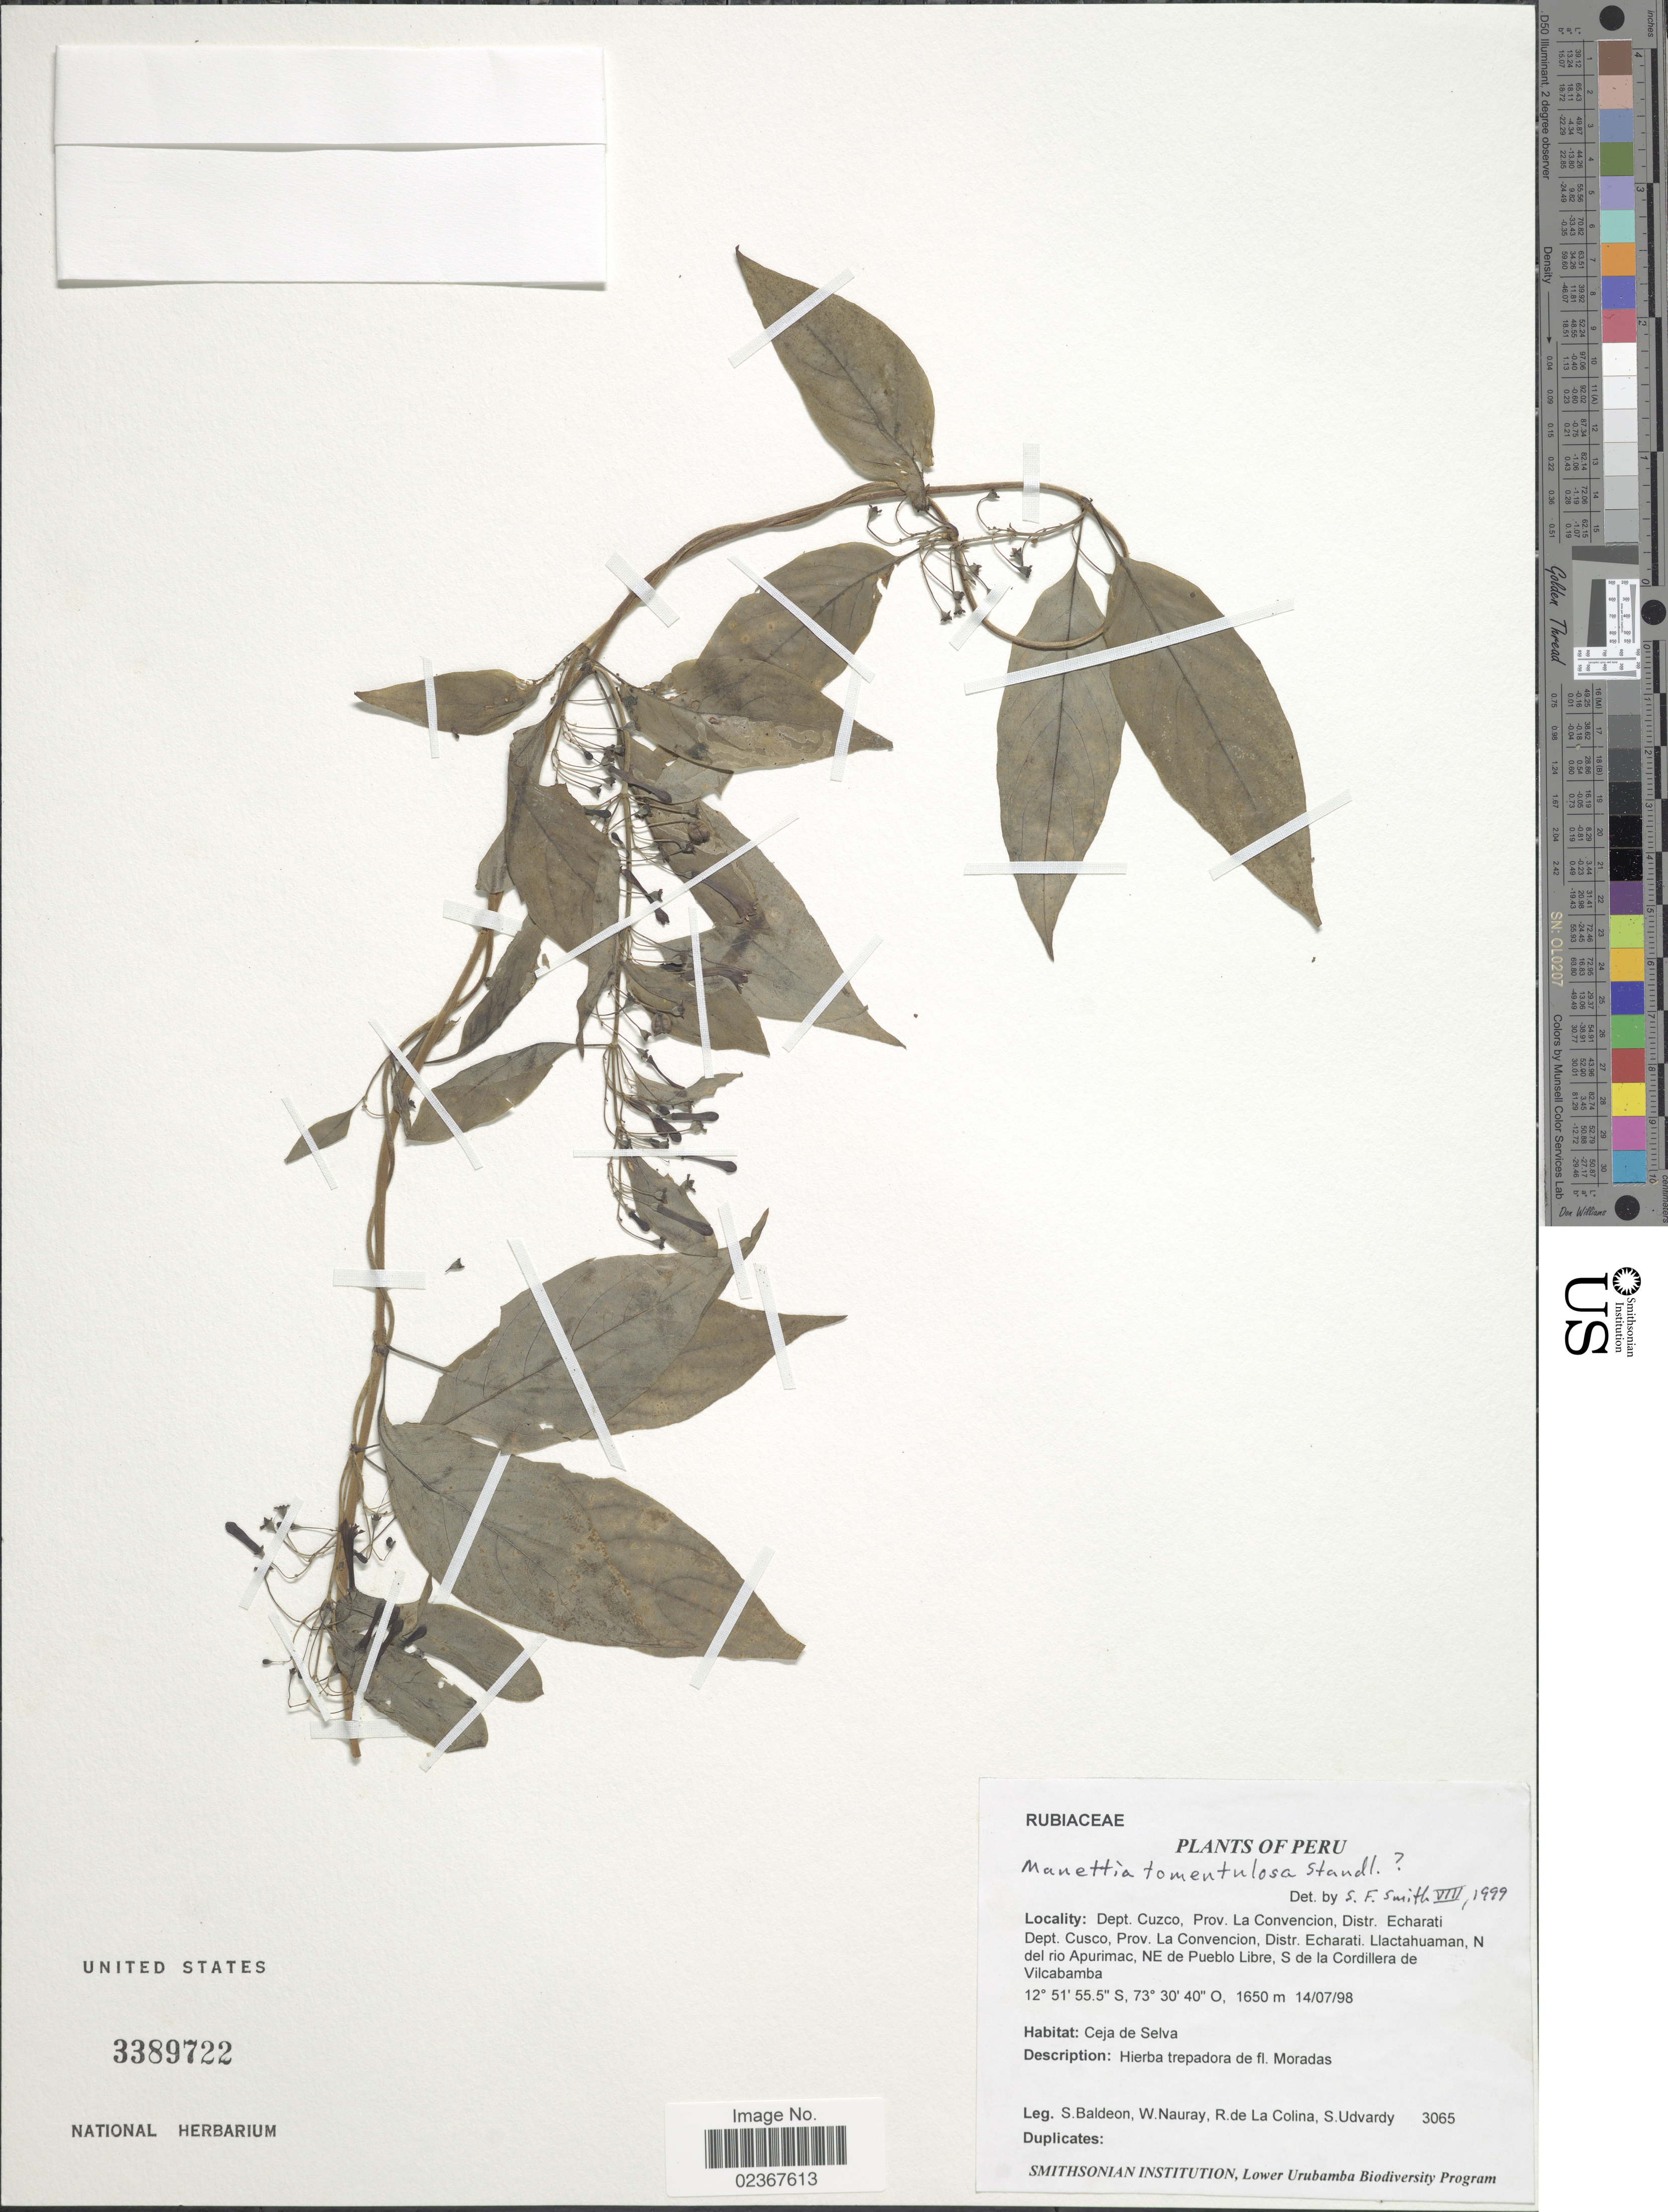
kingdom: Plantae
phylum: Tracheophyta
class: Magnoliopsida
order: Gentianales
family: Rubiaceae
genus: Manettia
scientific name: Manettia tomentulosa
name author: Standl.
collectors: S. Baldeon, W. Nauray, R. de La Colina & S. Udvardy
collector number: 3065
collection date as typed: Transcribed d/m/y: 14/7/98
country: Peru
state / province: Cusco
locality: Dept. Cuzco, Prov. La Convencion, Distr. Echarati, Dept. Cusco, Prov. La Convencion, Distr. Echarati. Llactahuaman, N del rio Apurimac, NE de Pueblo Libre, S de la Cordillera de Vilcabamba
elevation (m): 1650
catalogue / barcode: US 3389722